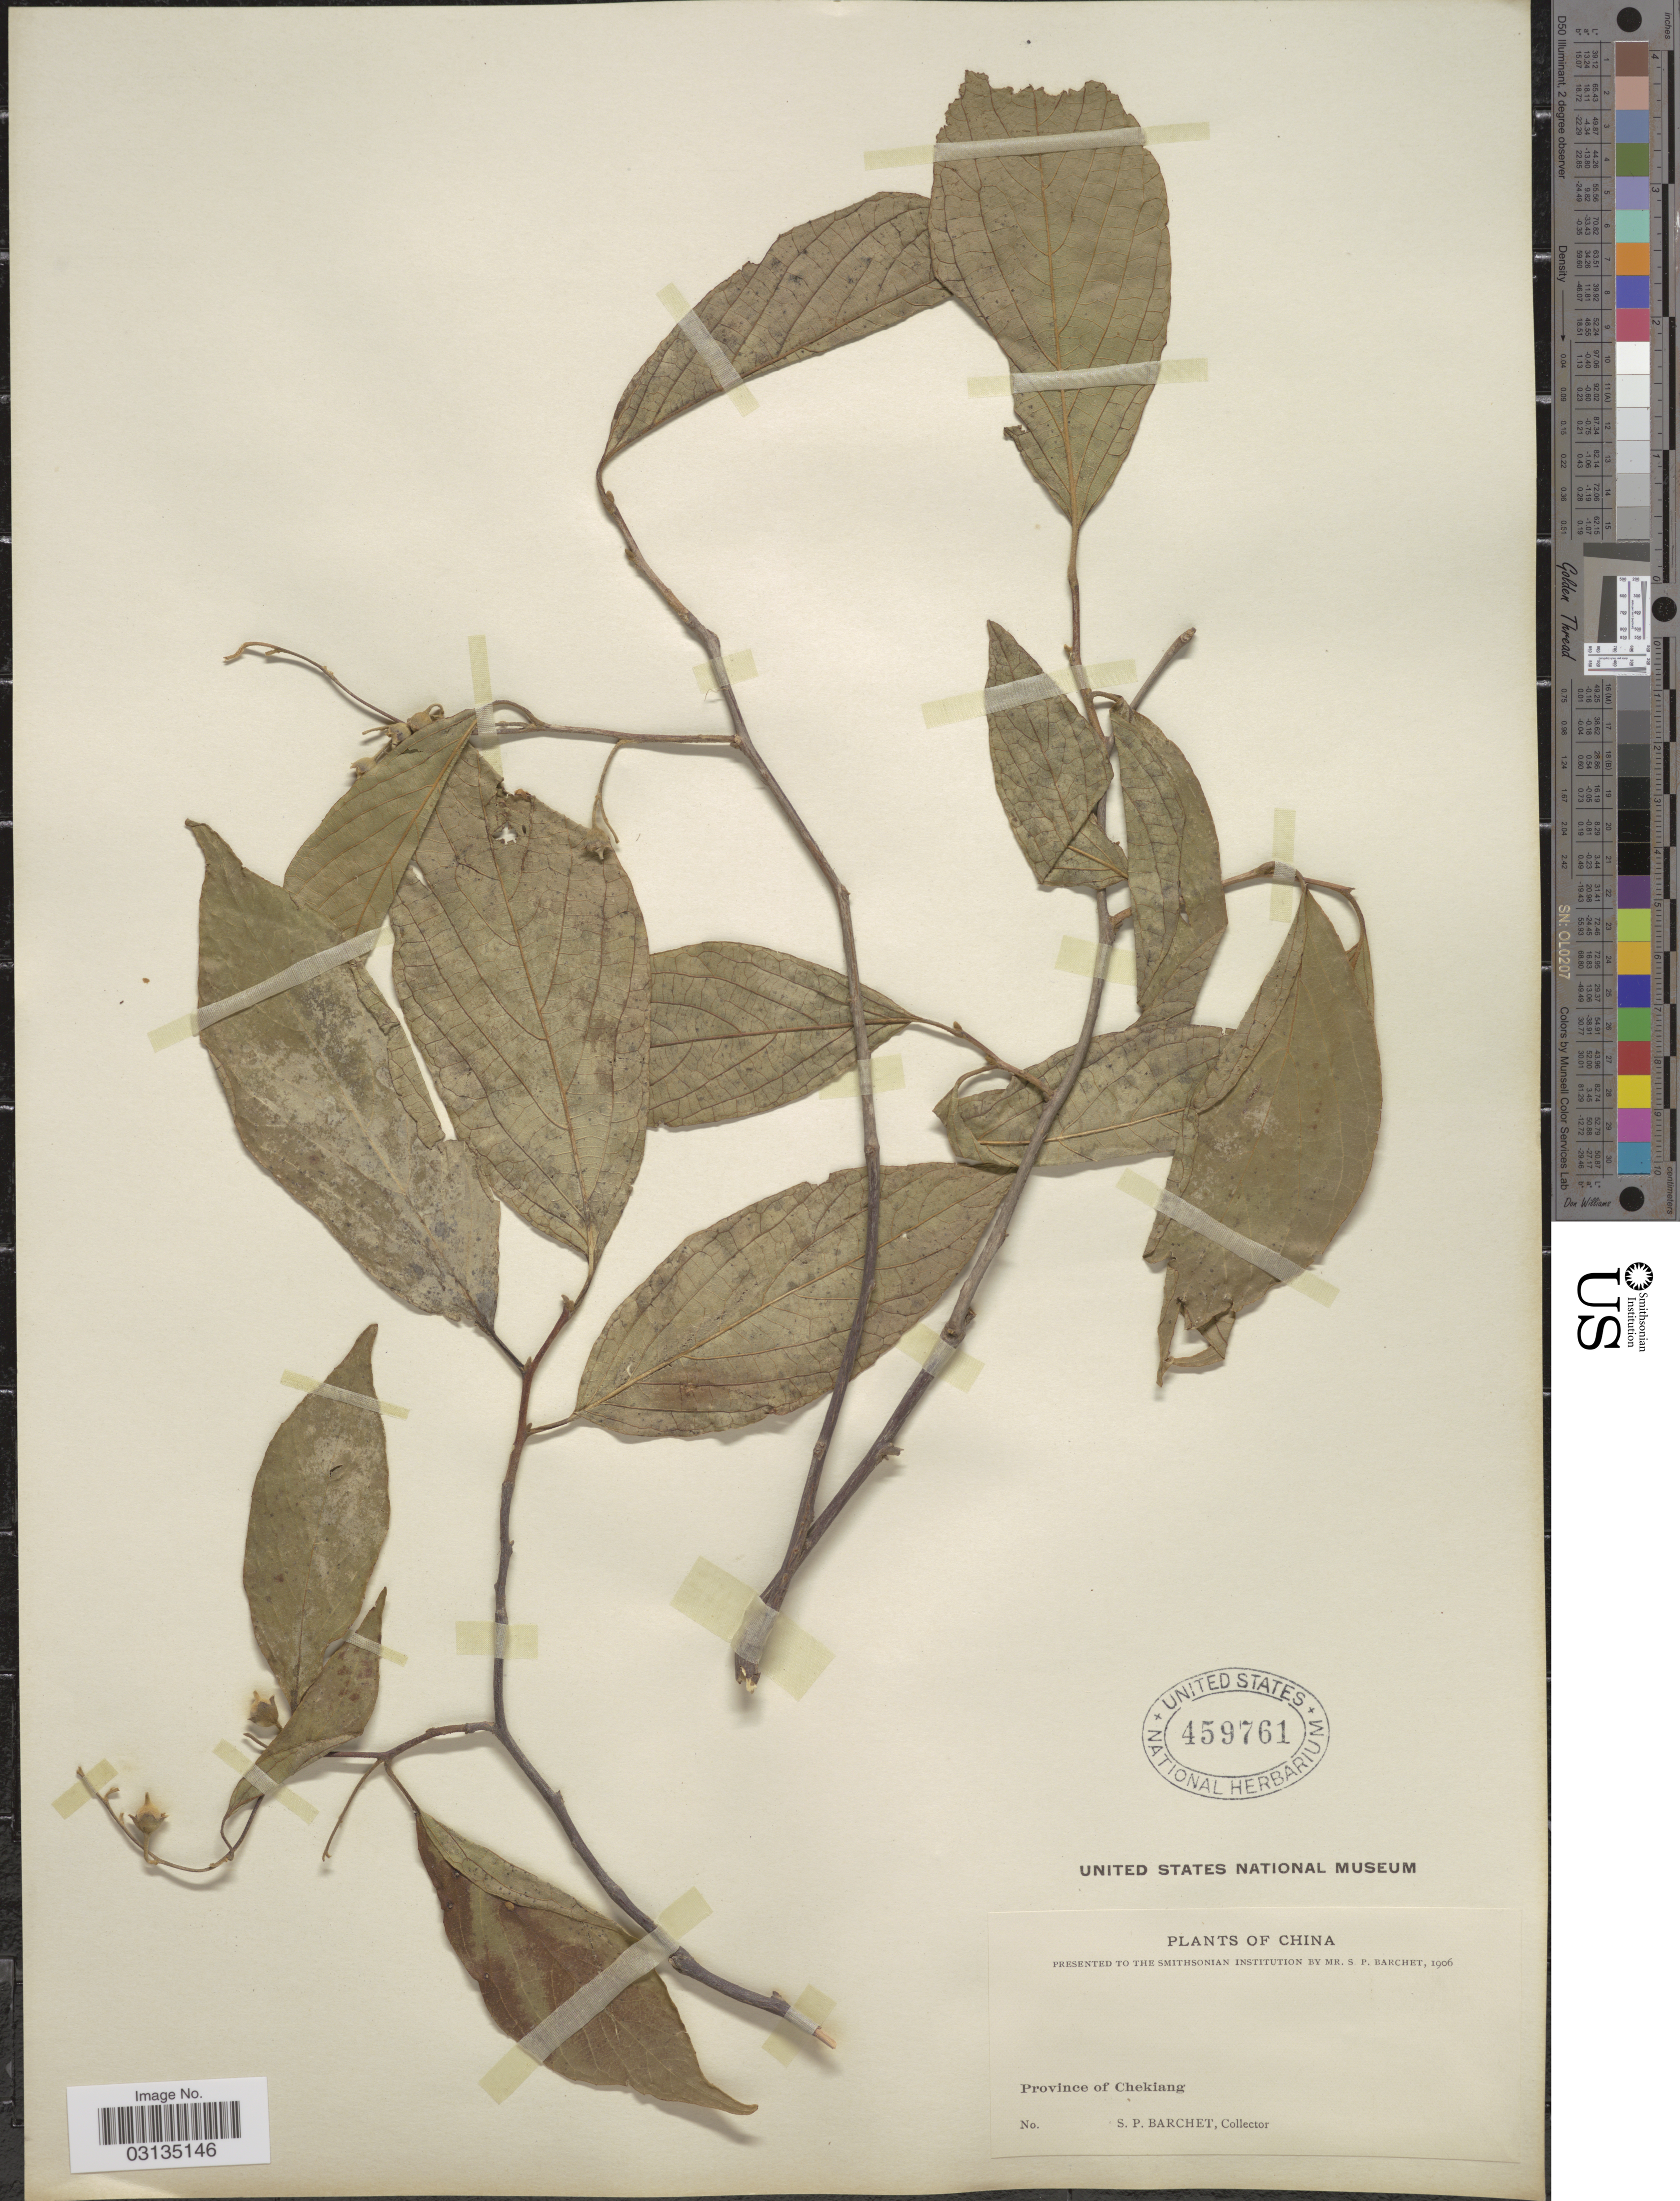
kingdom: Plantae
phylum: Tracheophyta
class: Magnoliopsida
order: Ericales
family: Styracaceae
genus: Styrax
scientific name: Styrax sp.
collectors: S. P. Barchet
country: China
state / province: Zhejiang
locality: Province of Chekiang.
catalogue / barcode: US 459761